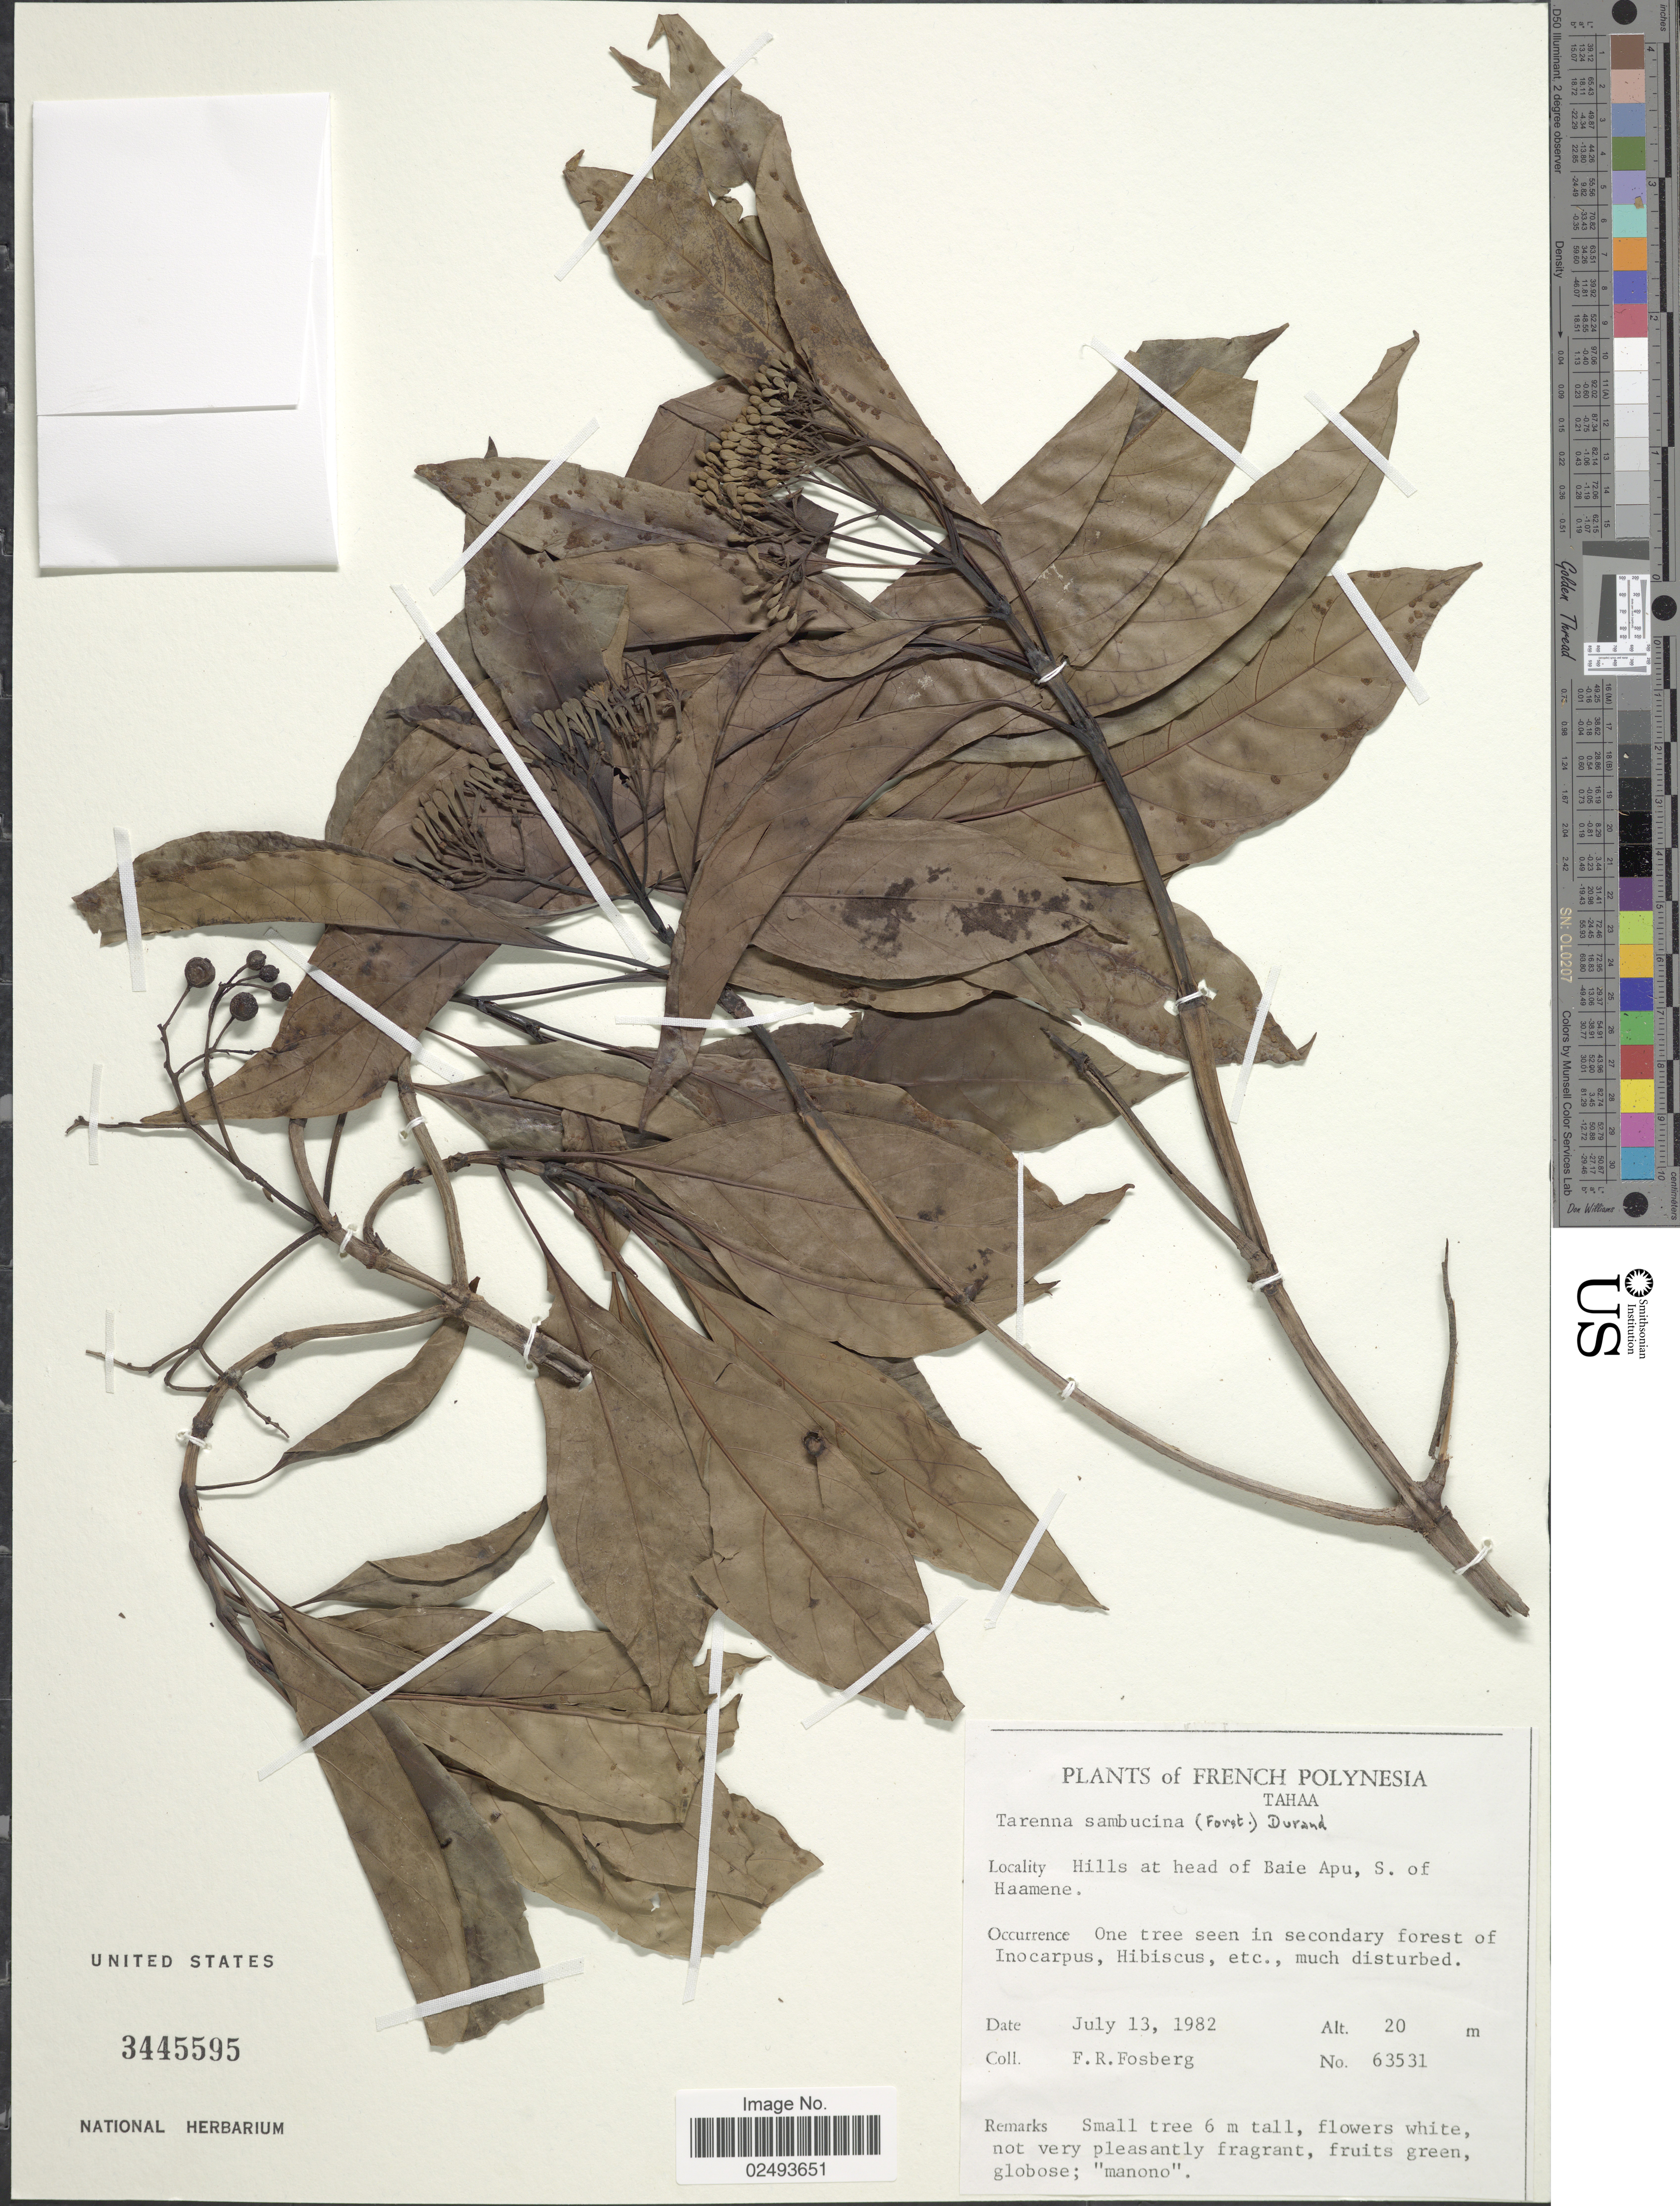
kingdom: Plantae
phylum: Tracheophyta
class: Magnoliopsida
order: Gentianales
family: Rubiaceae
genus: Tarenna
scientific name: Tarenna sambucina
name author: (G. Forst.) Drake ex Durand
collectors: F. R. Fosberg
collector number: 63531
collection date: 1982-07-13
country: French Polynesia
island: Tahaa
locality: Tahaa, Hills at head of Baie Apu, S. of Haamene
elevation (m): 20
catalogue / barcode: US 3445595